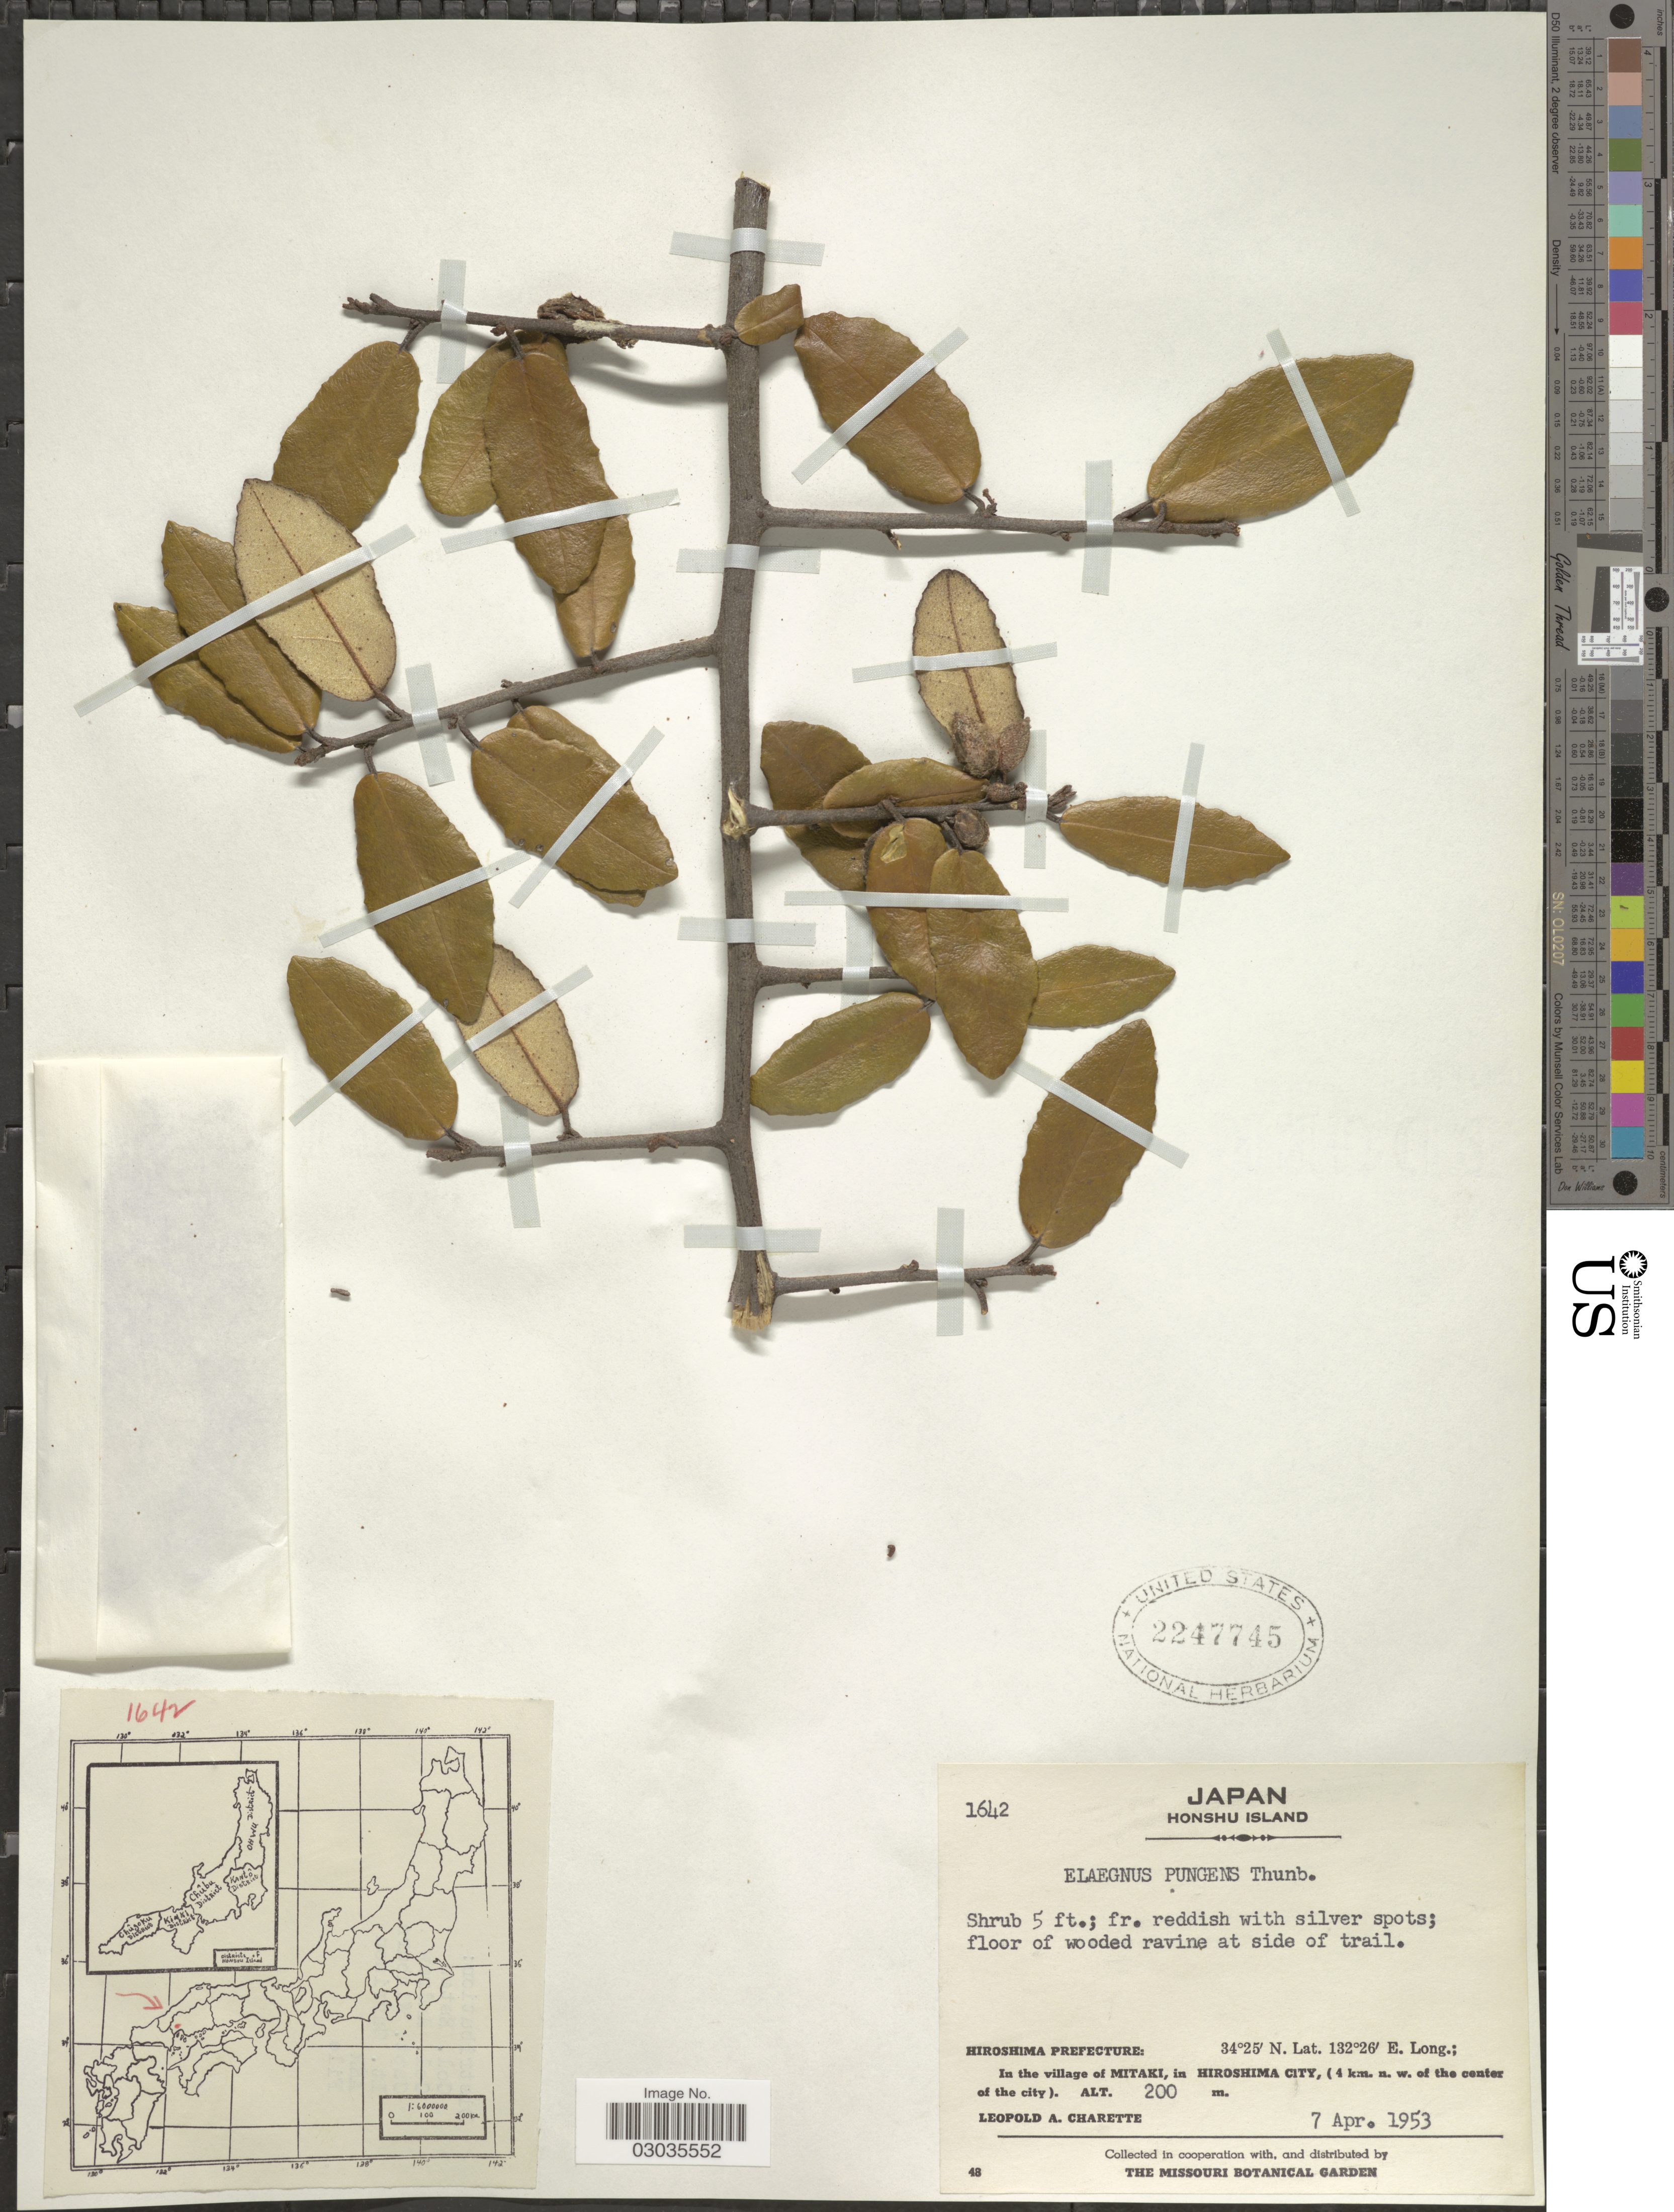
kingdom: Plantae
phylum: Tracheophyta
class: Magnoliopsida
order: Rosales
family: Elaeagnaceae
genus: Elaeagnus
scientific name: Elaeagnus pungens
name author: Thunb.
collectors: L. A. Charette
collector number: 1642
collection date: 1953-04-07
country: Japan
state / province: Hirosima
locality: Honshu Island. Hiroshima Prefecture: In the village of Mitaki, in Hiroshima City, (4 km. n. w. of the center of the city).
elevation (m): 200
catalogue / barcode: US 2247745